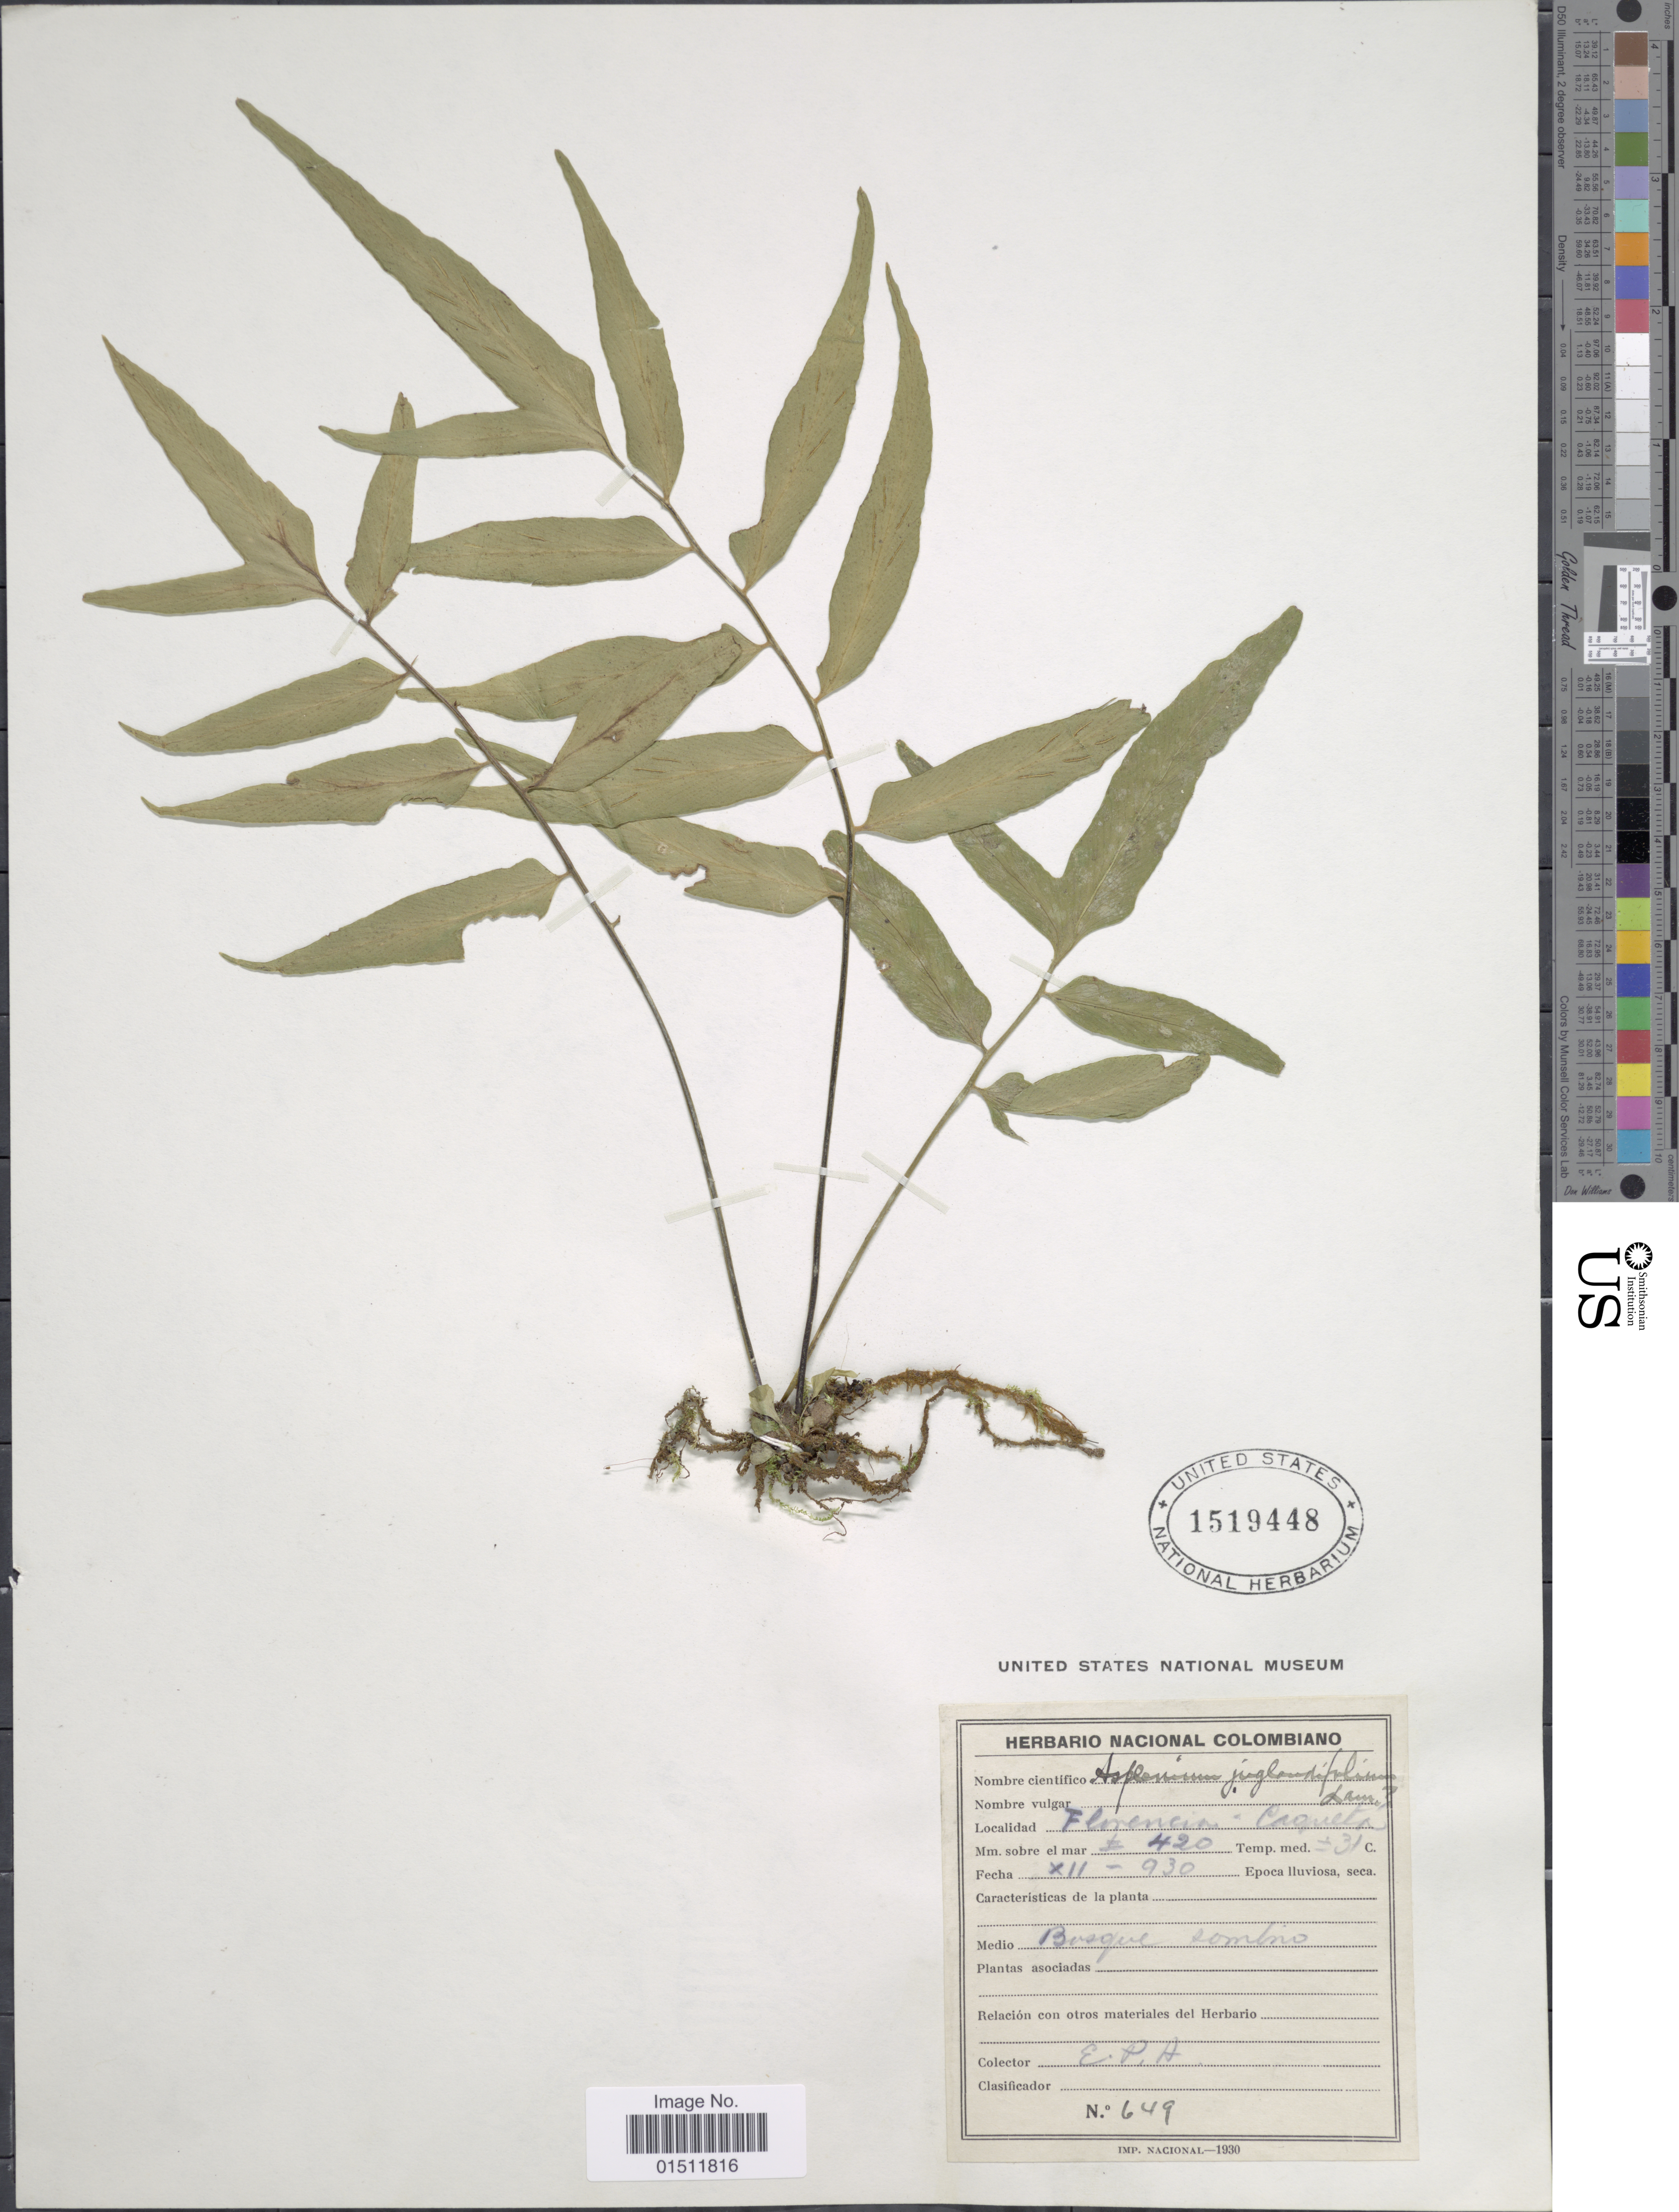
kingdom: Plantae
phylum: Tracheophyta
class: Polypodiopsida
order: Polypodiales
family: Aspleniaceae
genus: Asplenium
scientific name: Asplenium neogranatense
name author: Fée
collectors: E. P. H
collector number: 649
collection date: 1930-12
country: Colombia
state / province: Caquetá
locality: Florencia-Caqueta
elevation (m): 420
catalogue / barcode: US 1519448